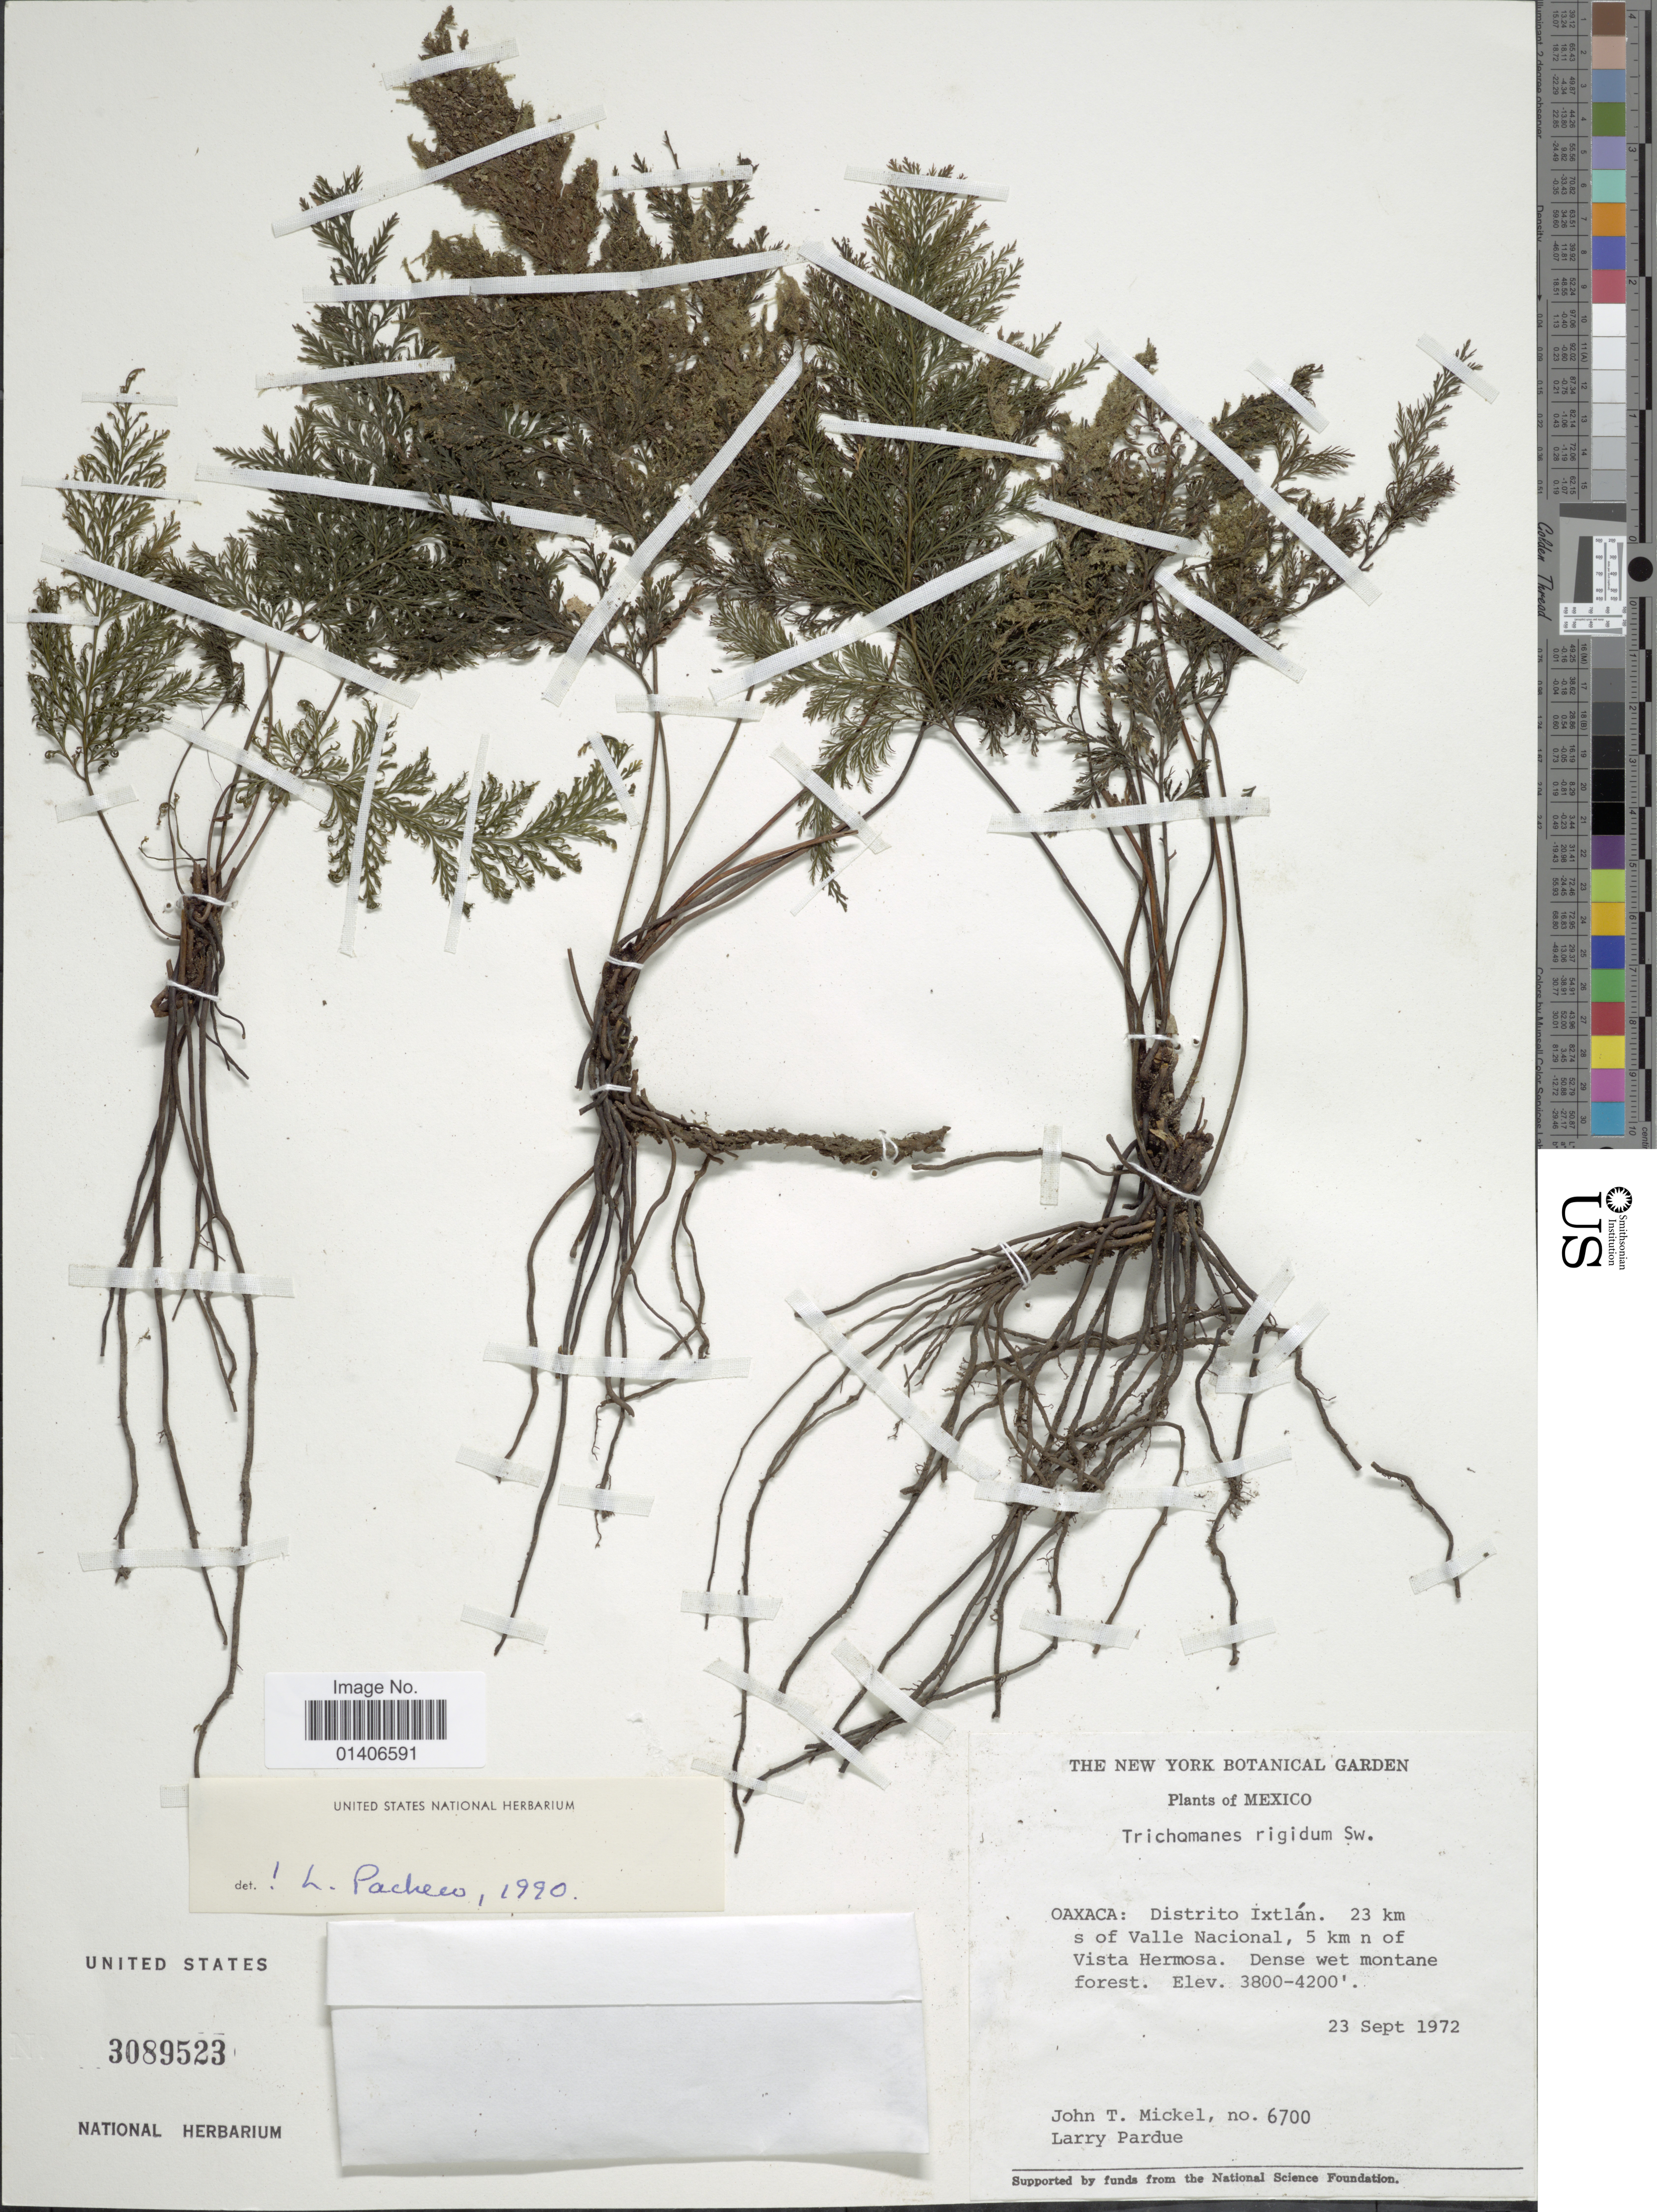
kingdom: Plantae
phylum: Tracheophyta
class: Polypodiopsida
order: Hymenophyllales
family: Hymenophyllaceae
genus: Abrodictyum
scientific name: Abrodictyum rigidum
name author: (Sw.) Ebihara & Dubuisson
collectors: J. T. Mickel & L. Pardue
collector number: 6700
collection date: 1972-09-23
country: Mexico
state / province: Oaxaca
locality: Distrito Ixtlán. 23 km s of Valle Nacioanl, 5 km n of Vista Hermosa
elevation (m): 1158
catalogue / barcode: US 3089523